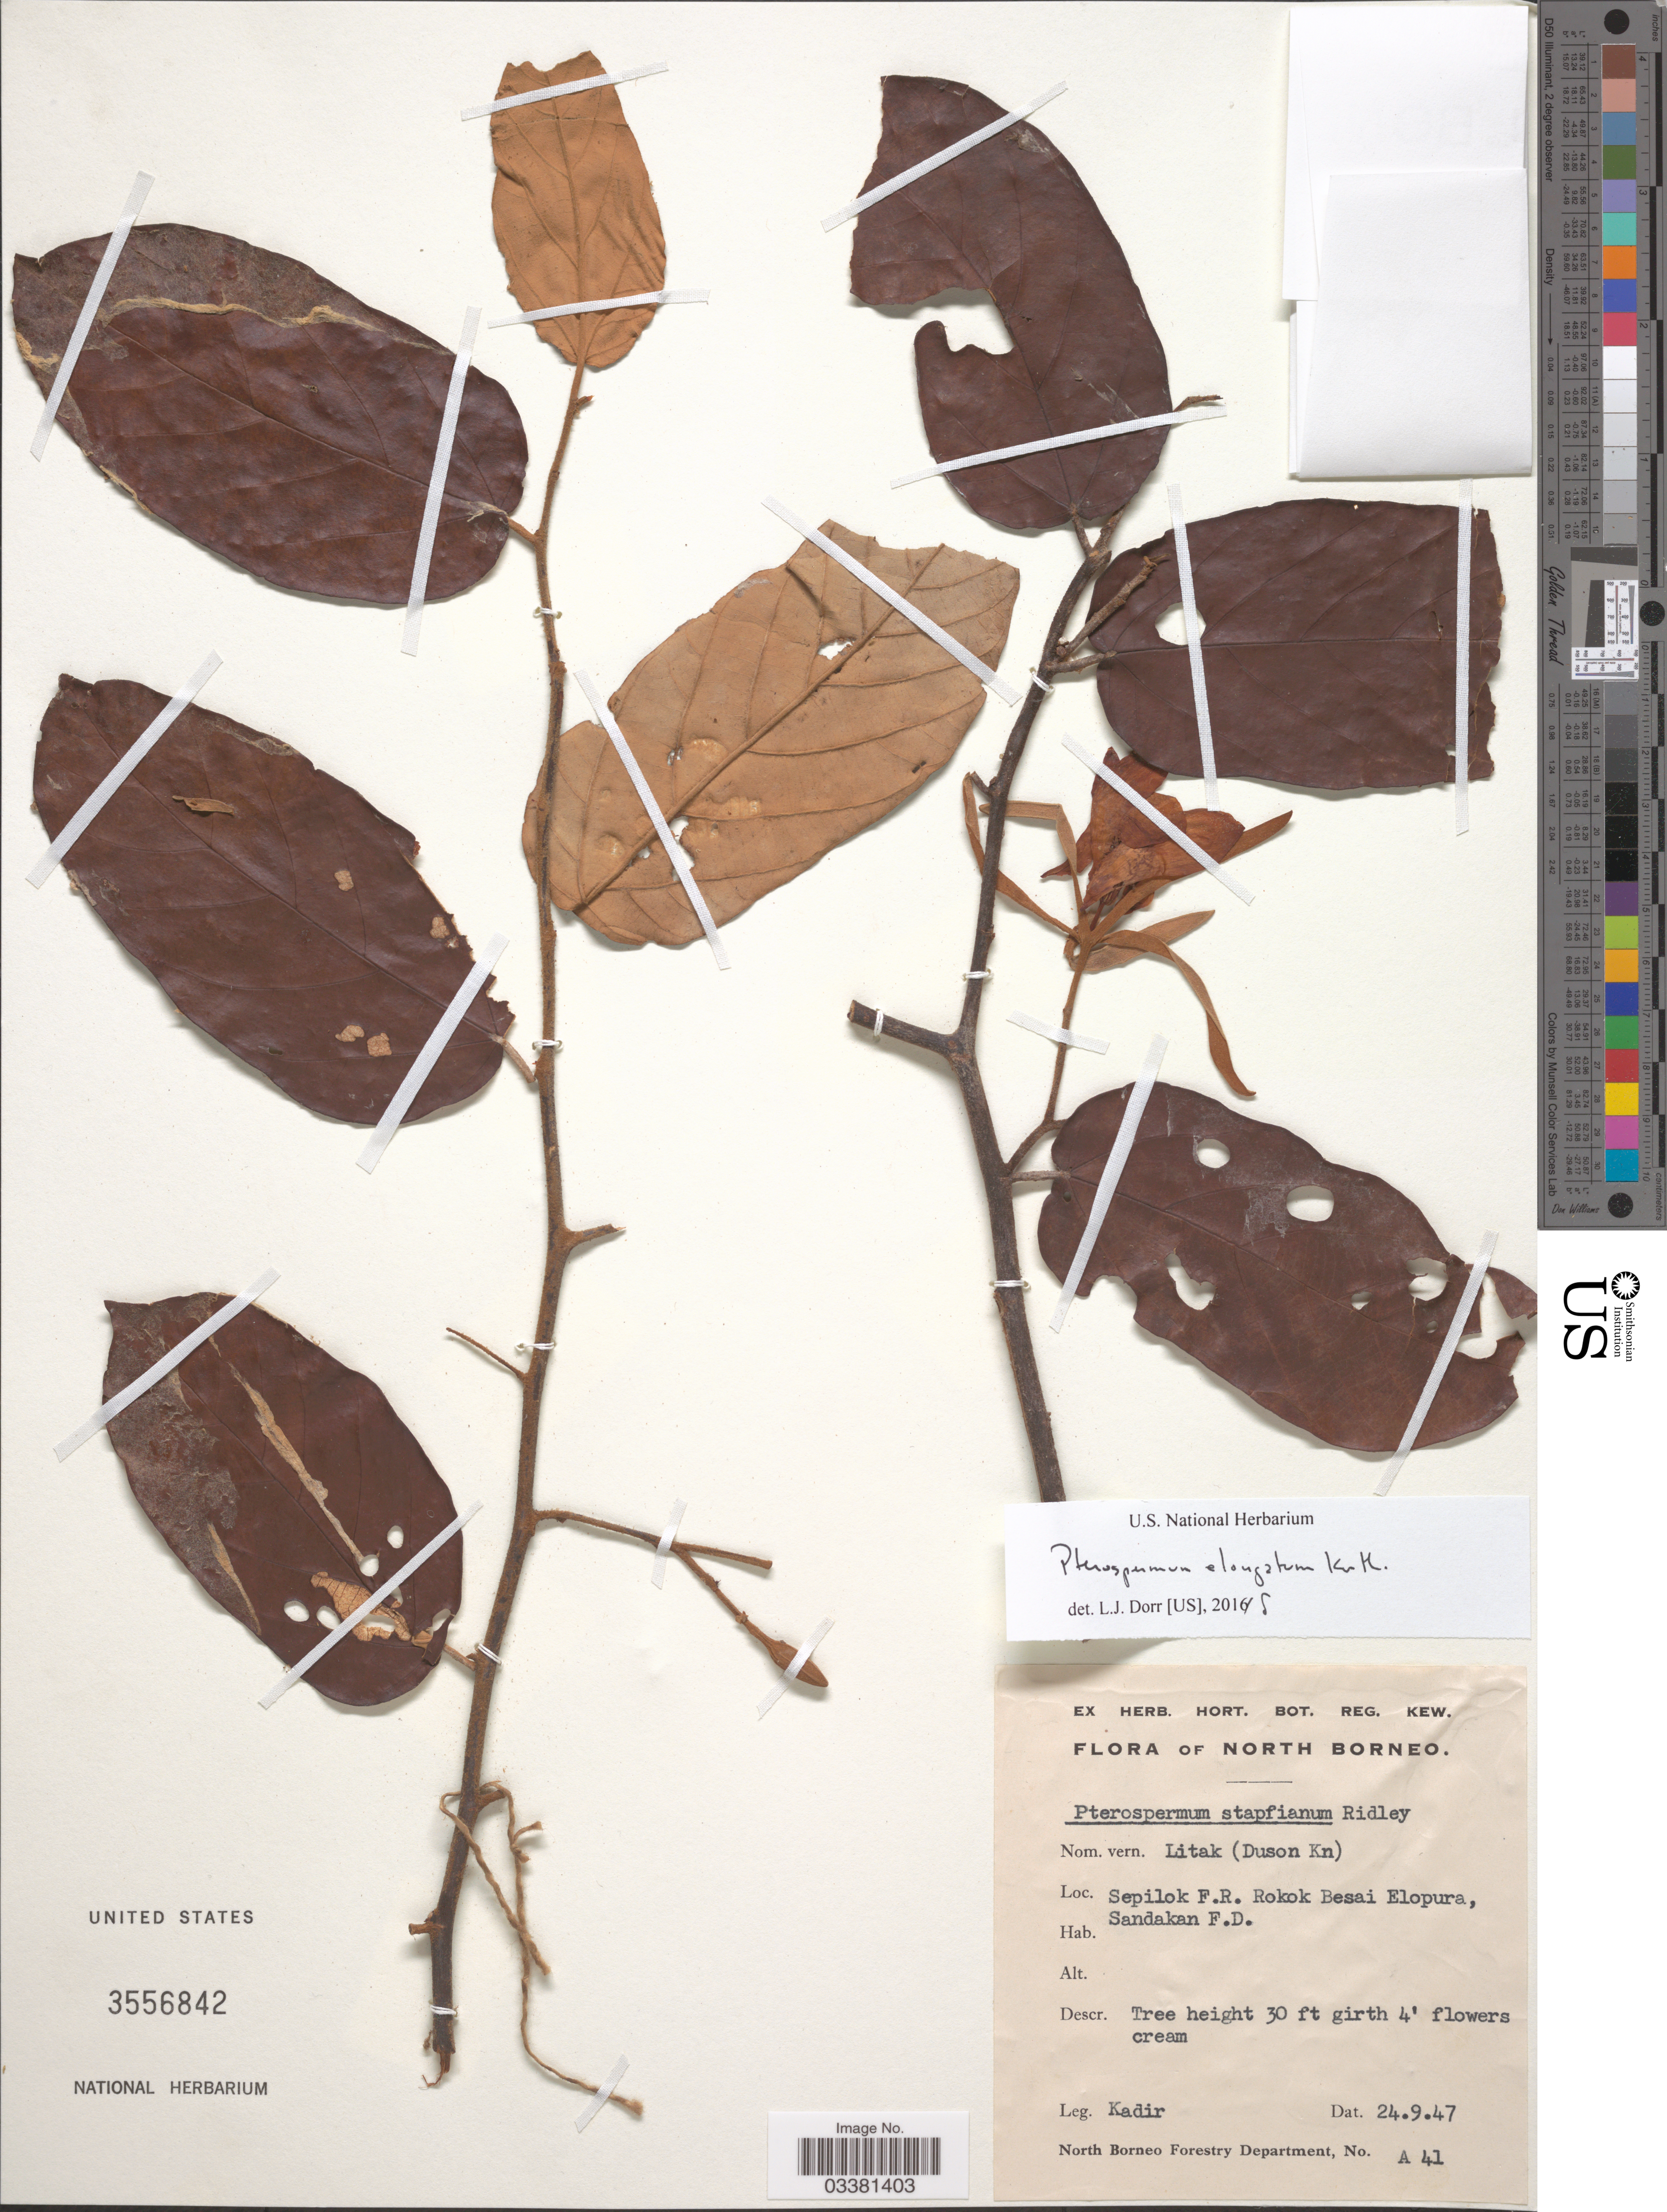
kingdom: Plantae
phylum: Tracheophyta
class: Magnoliopsida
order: Malvales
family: Malvaceae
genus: Pterospermum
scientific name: Pterospermum elongatum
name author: Korth.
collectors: -. Kadir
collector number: A 41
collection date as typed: Transcribed d/m/y: 24/9/47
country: Malaysia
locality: North Borneo. Sepilok F.R. Rokok Besai Elopura, Sandakan F.D.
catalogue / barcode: US 3556842